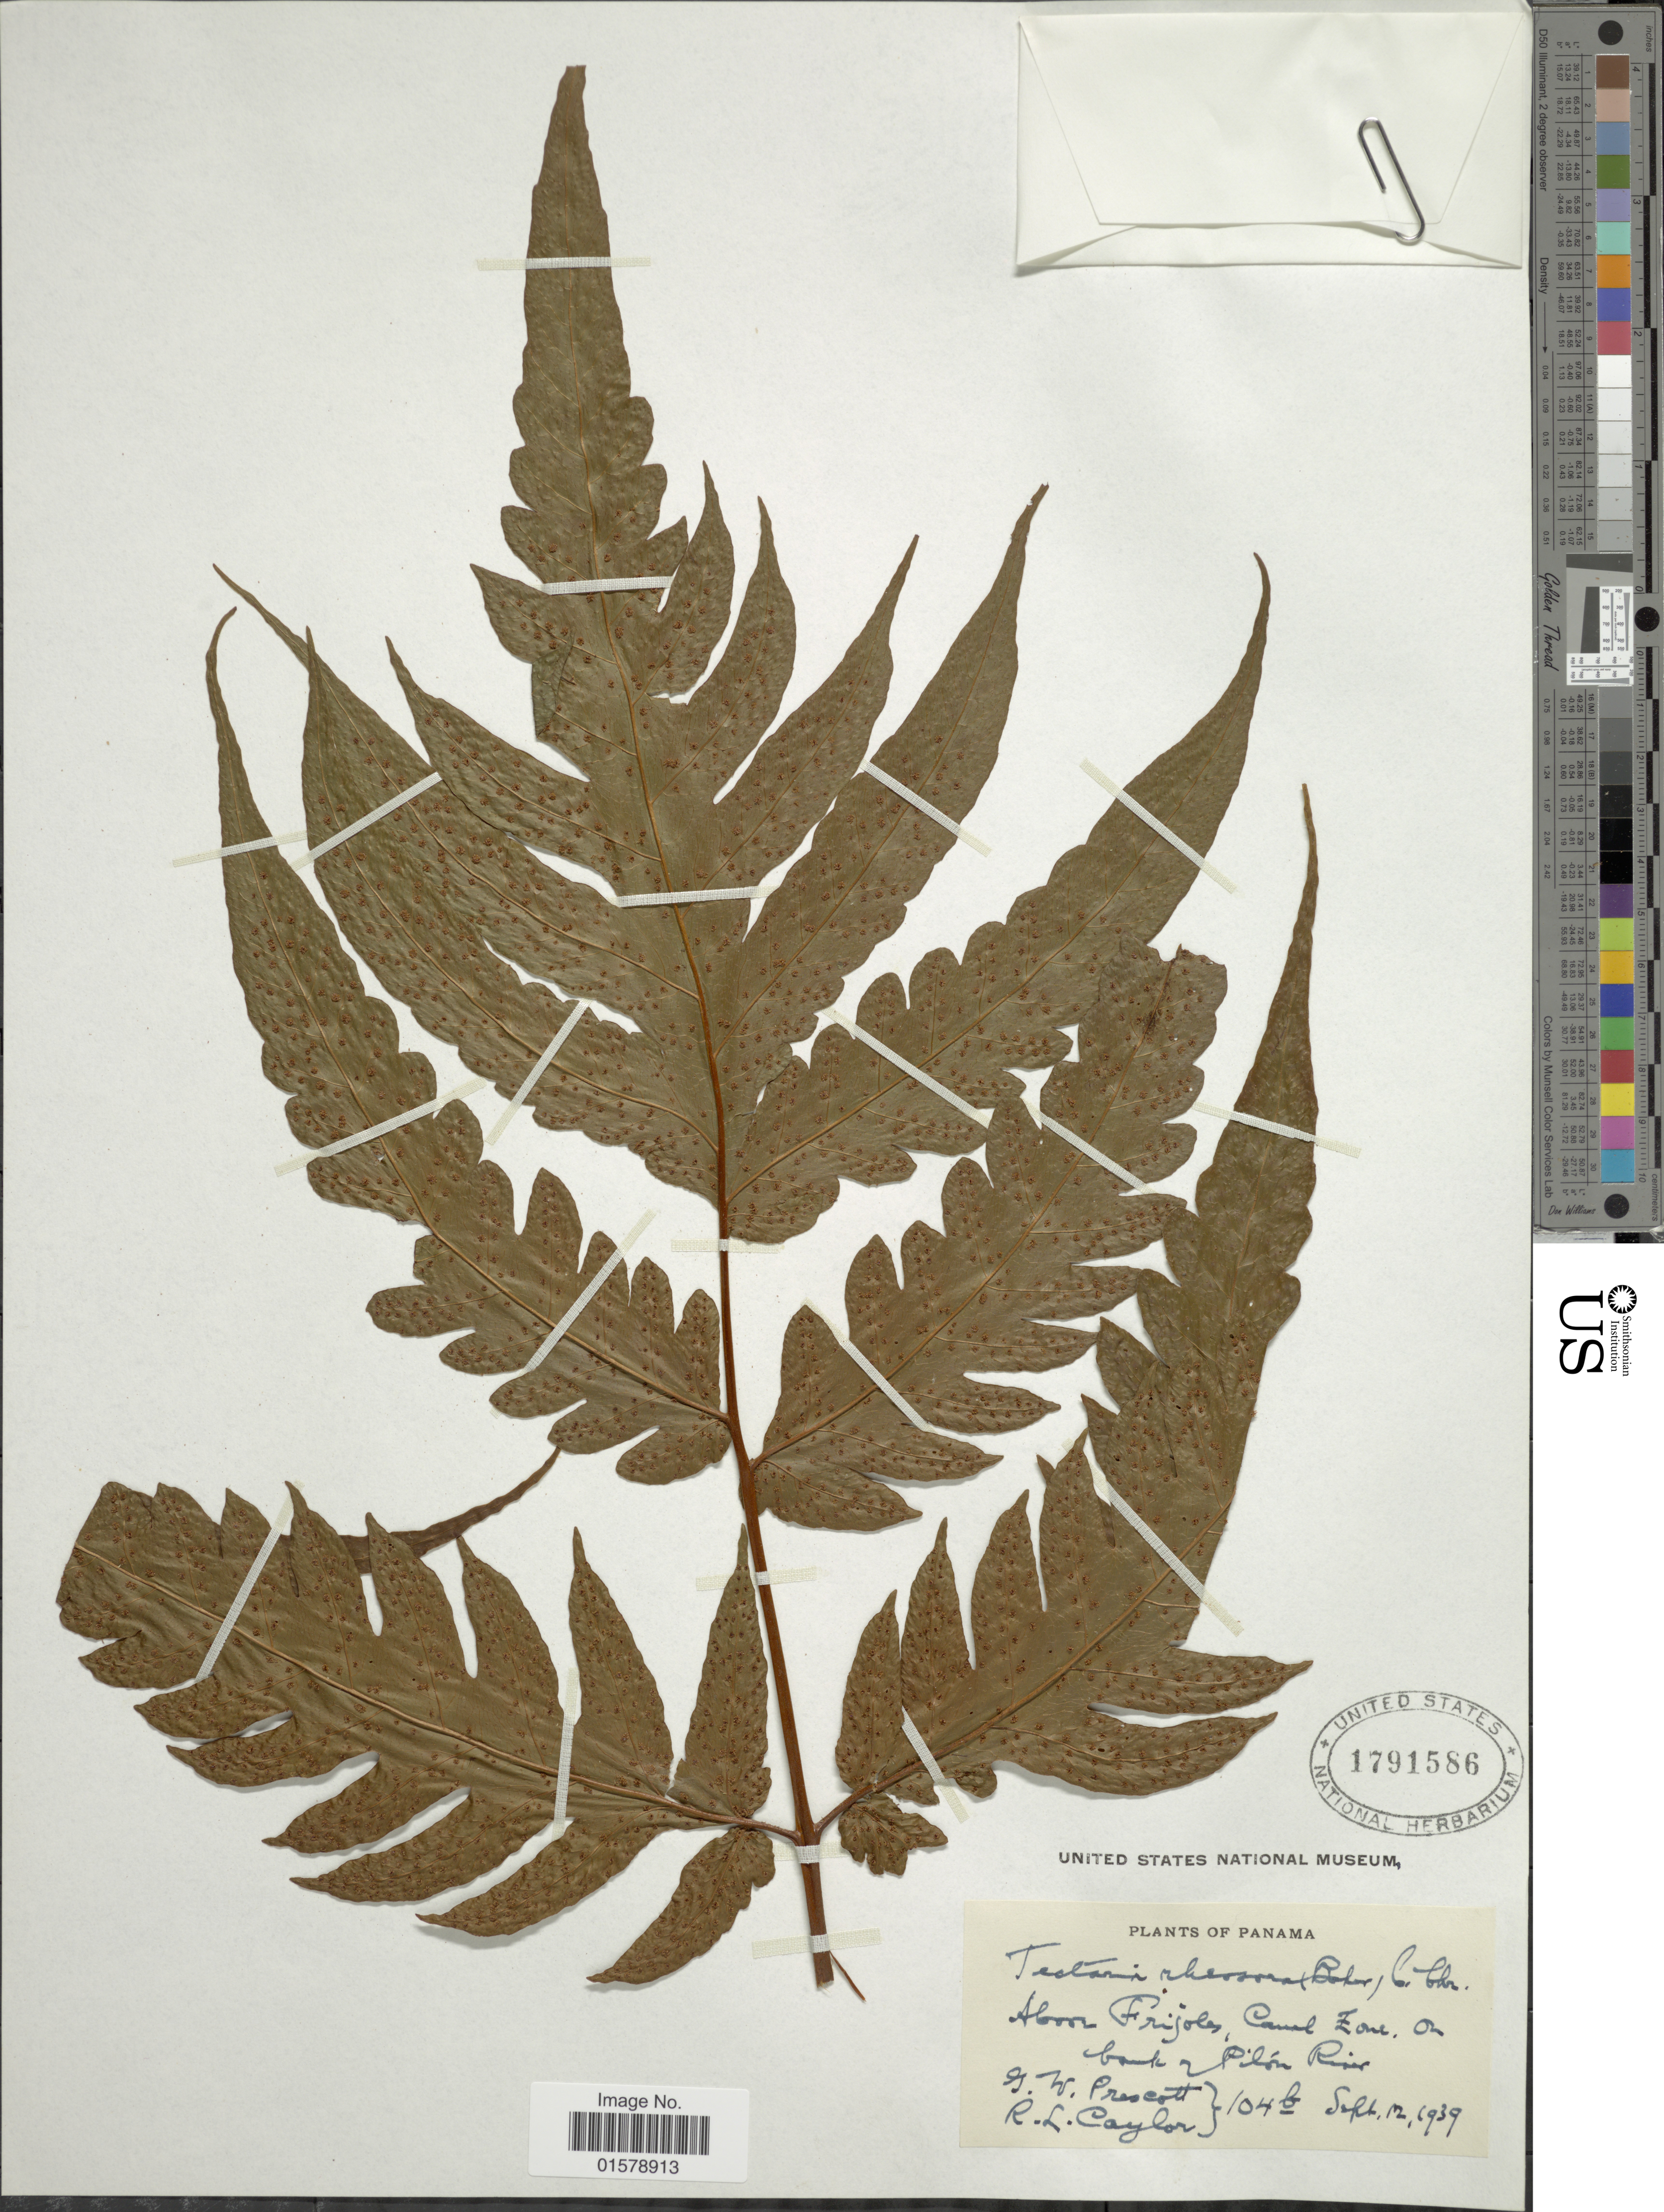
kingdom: Plantae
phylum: Tracheophyta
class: Polypodiopsida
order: Polypodiales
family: Tectariaceae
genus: Tectaria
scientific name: Tectaria rivalis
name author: (Mett. ex Kuhn) C. Chr.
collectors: G. Prescott & R. Caylor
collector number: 104b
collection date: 1939-09-12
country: Panama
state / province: Colón / Panamá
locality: Above Frijoles, Canal Zone, on bank of Pilon River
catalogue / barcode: US 1791586